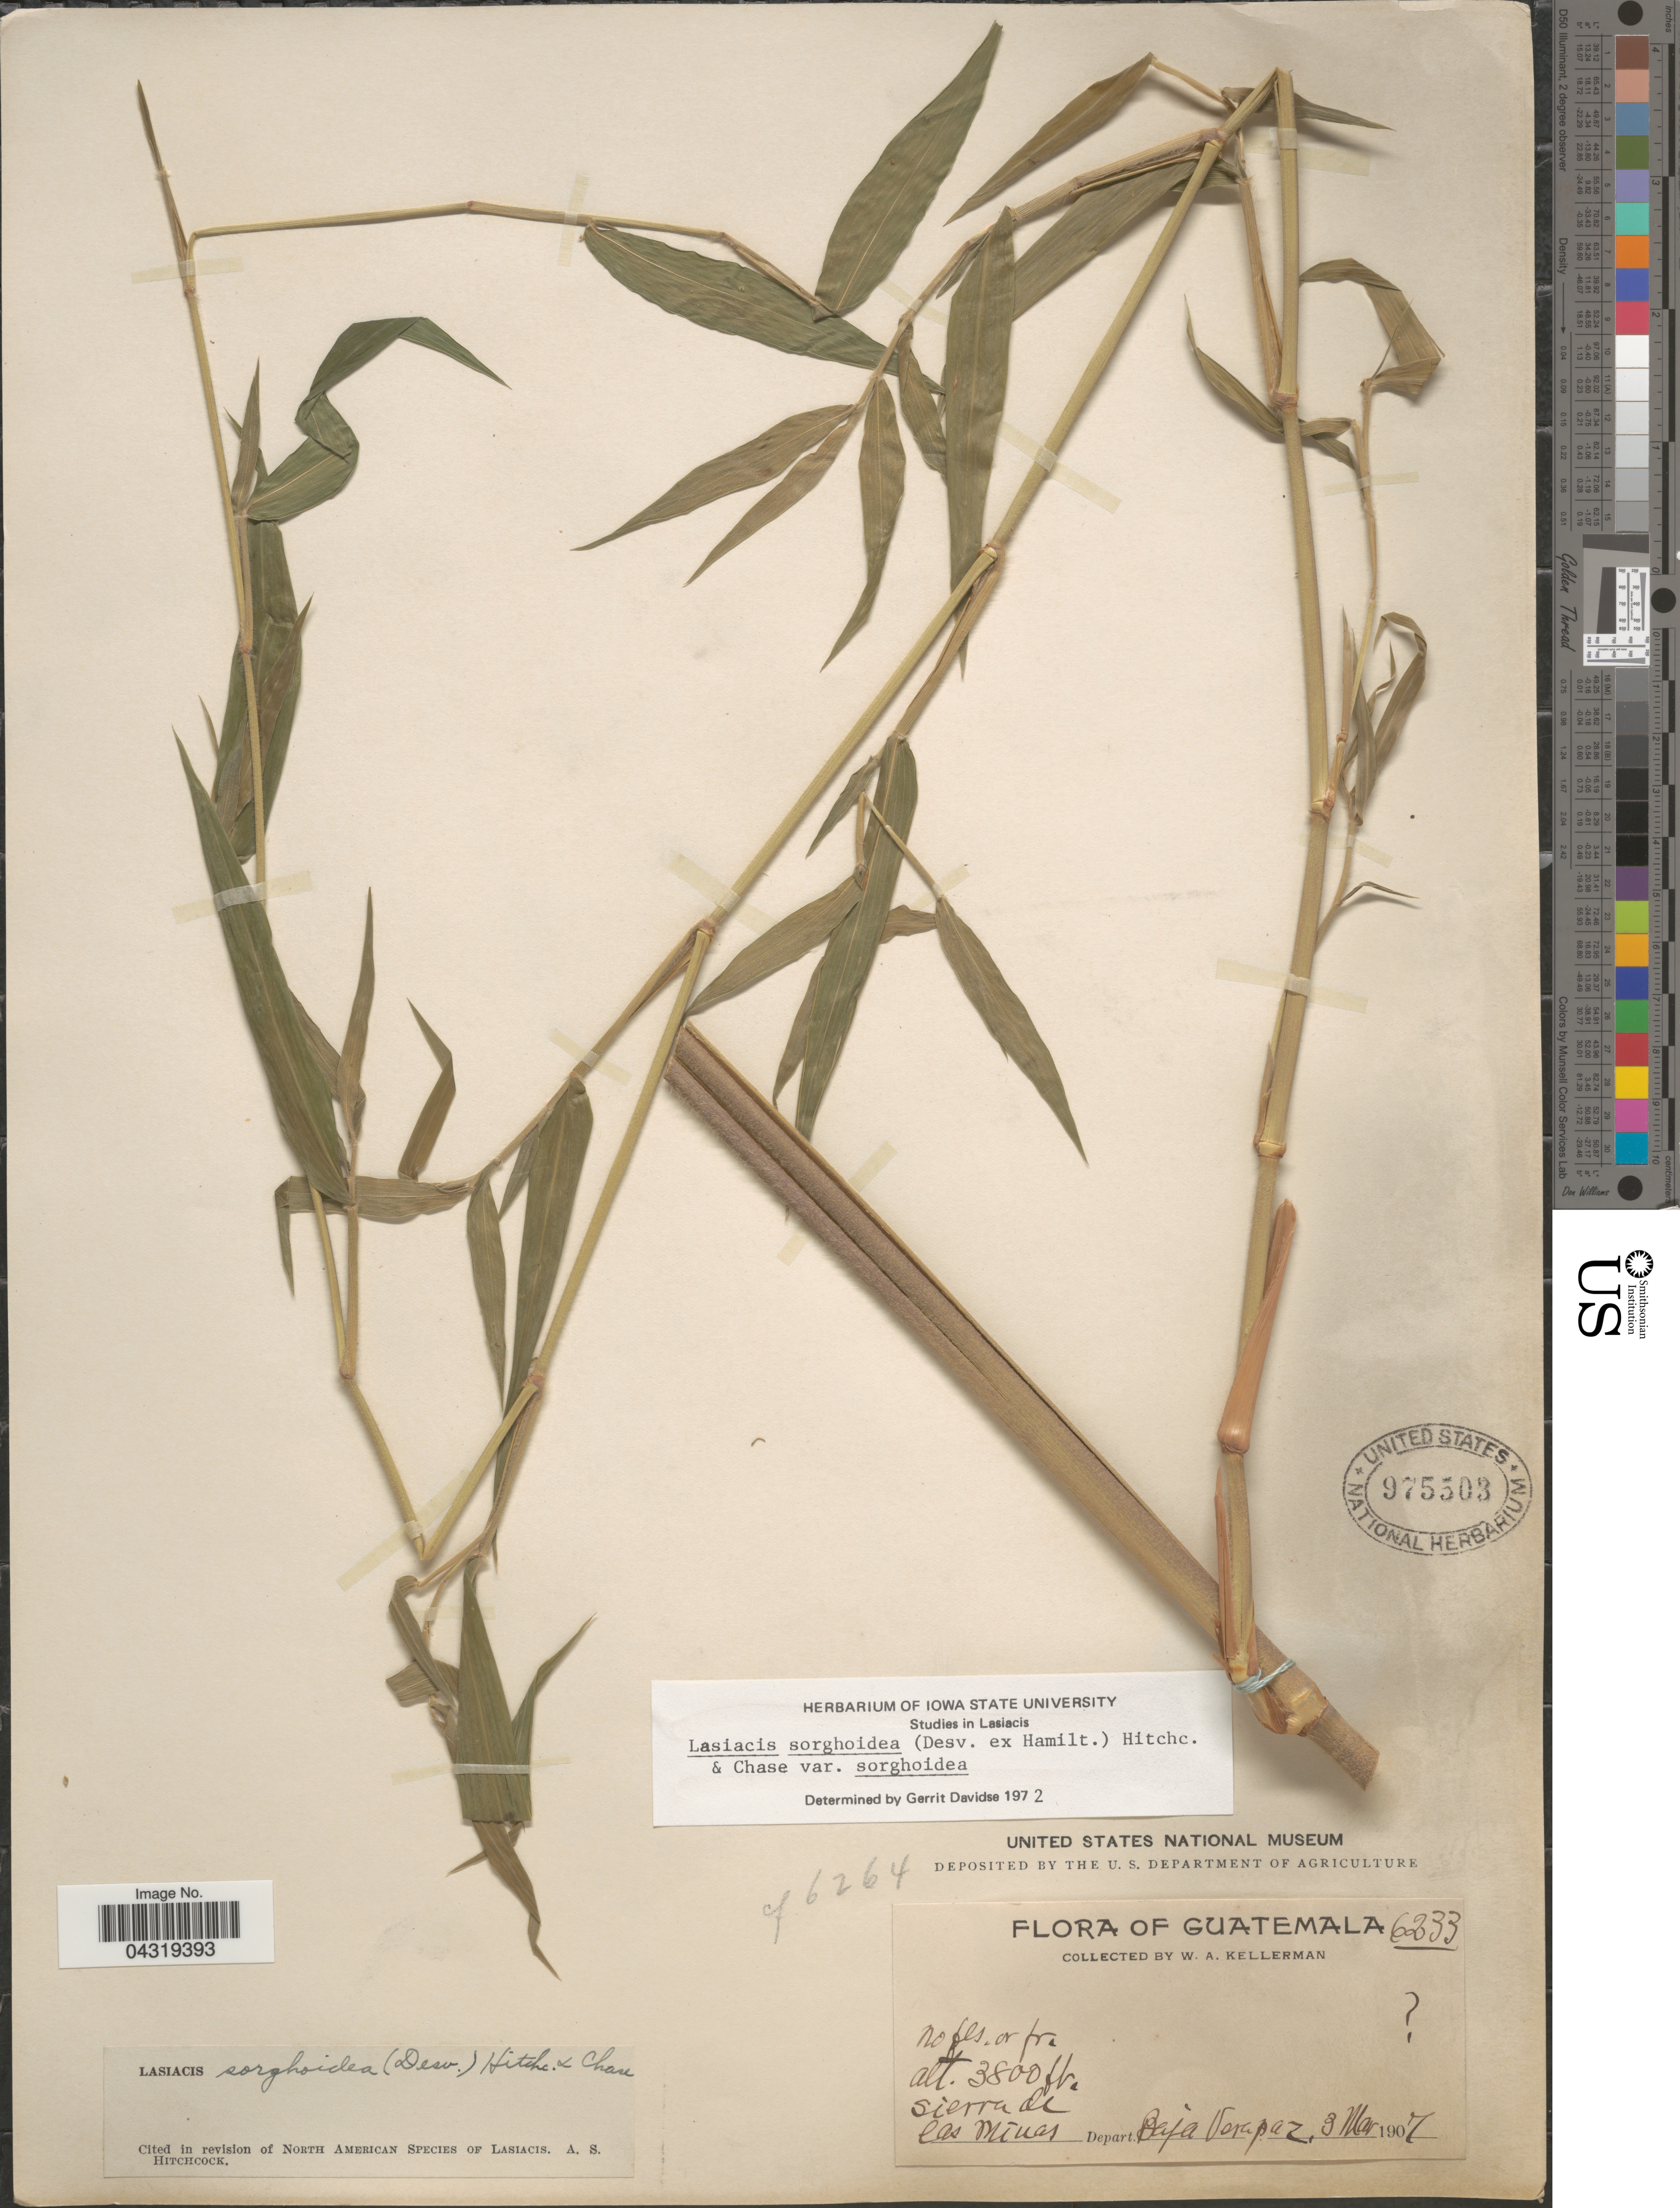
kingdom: Plantae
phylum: Tracheophyta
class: Liliopsida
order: Poales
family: Poaceae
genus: Lasiacis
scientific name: Lasiacis sorghoidea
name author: (Desv. ex Ham.) Hitchc. & Chase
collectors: W. Kellerman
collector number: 6233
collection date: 1907-03-03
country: Guatemala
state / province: Baja Verapaz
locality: Sierra de las Minas. Depart. Baja Verapaz.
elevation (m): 1158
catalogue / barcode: US 975503